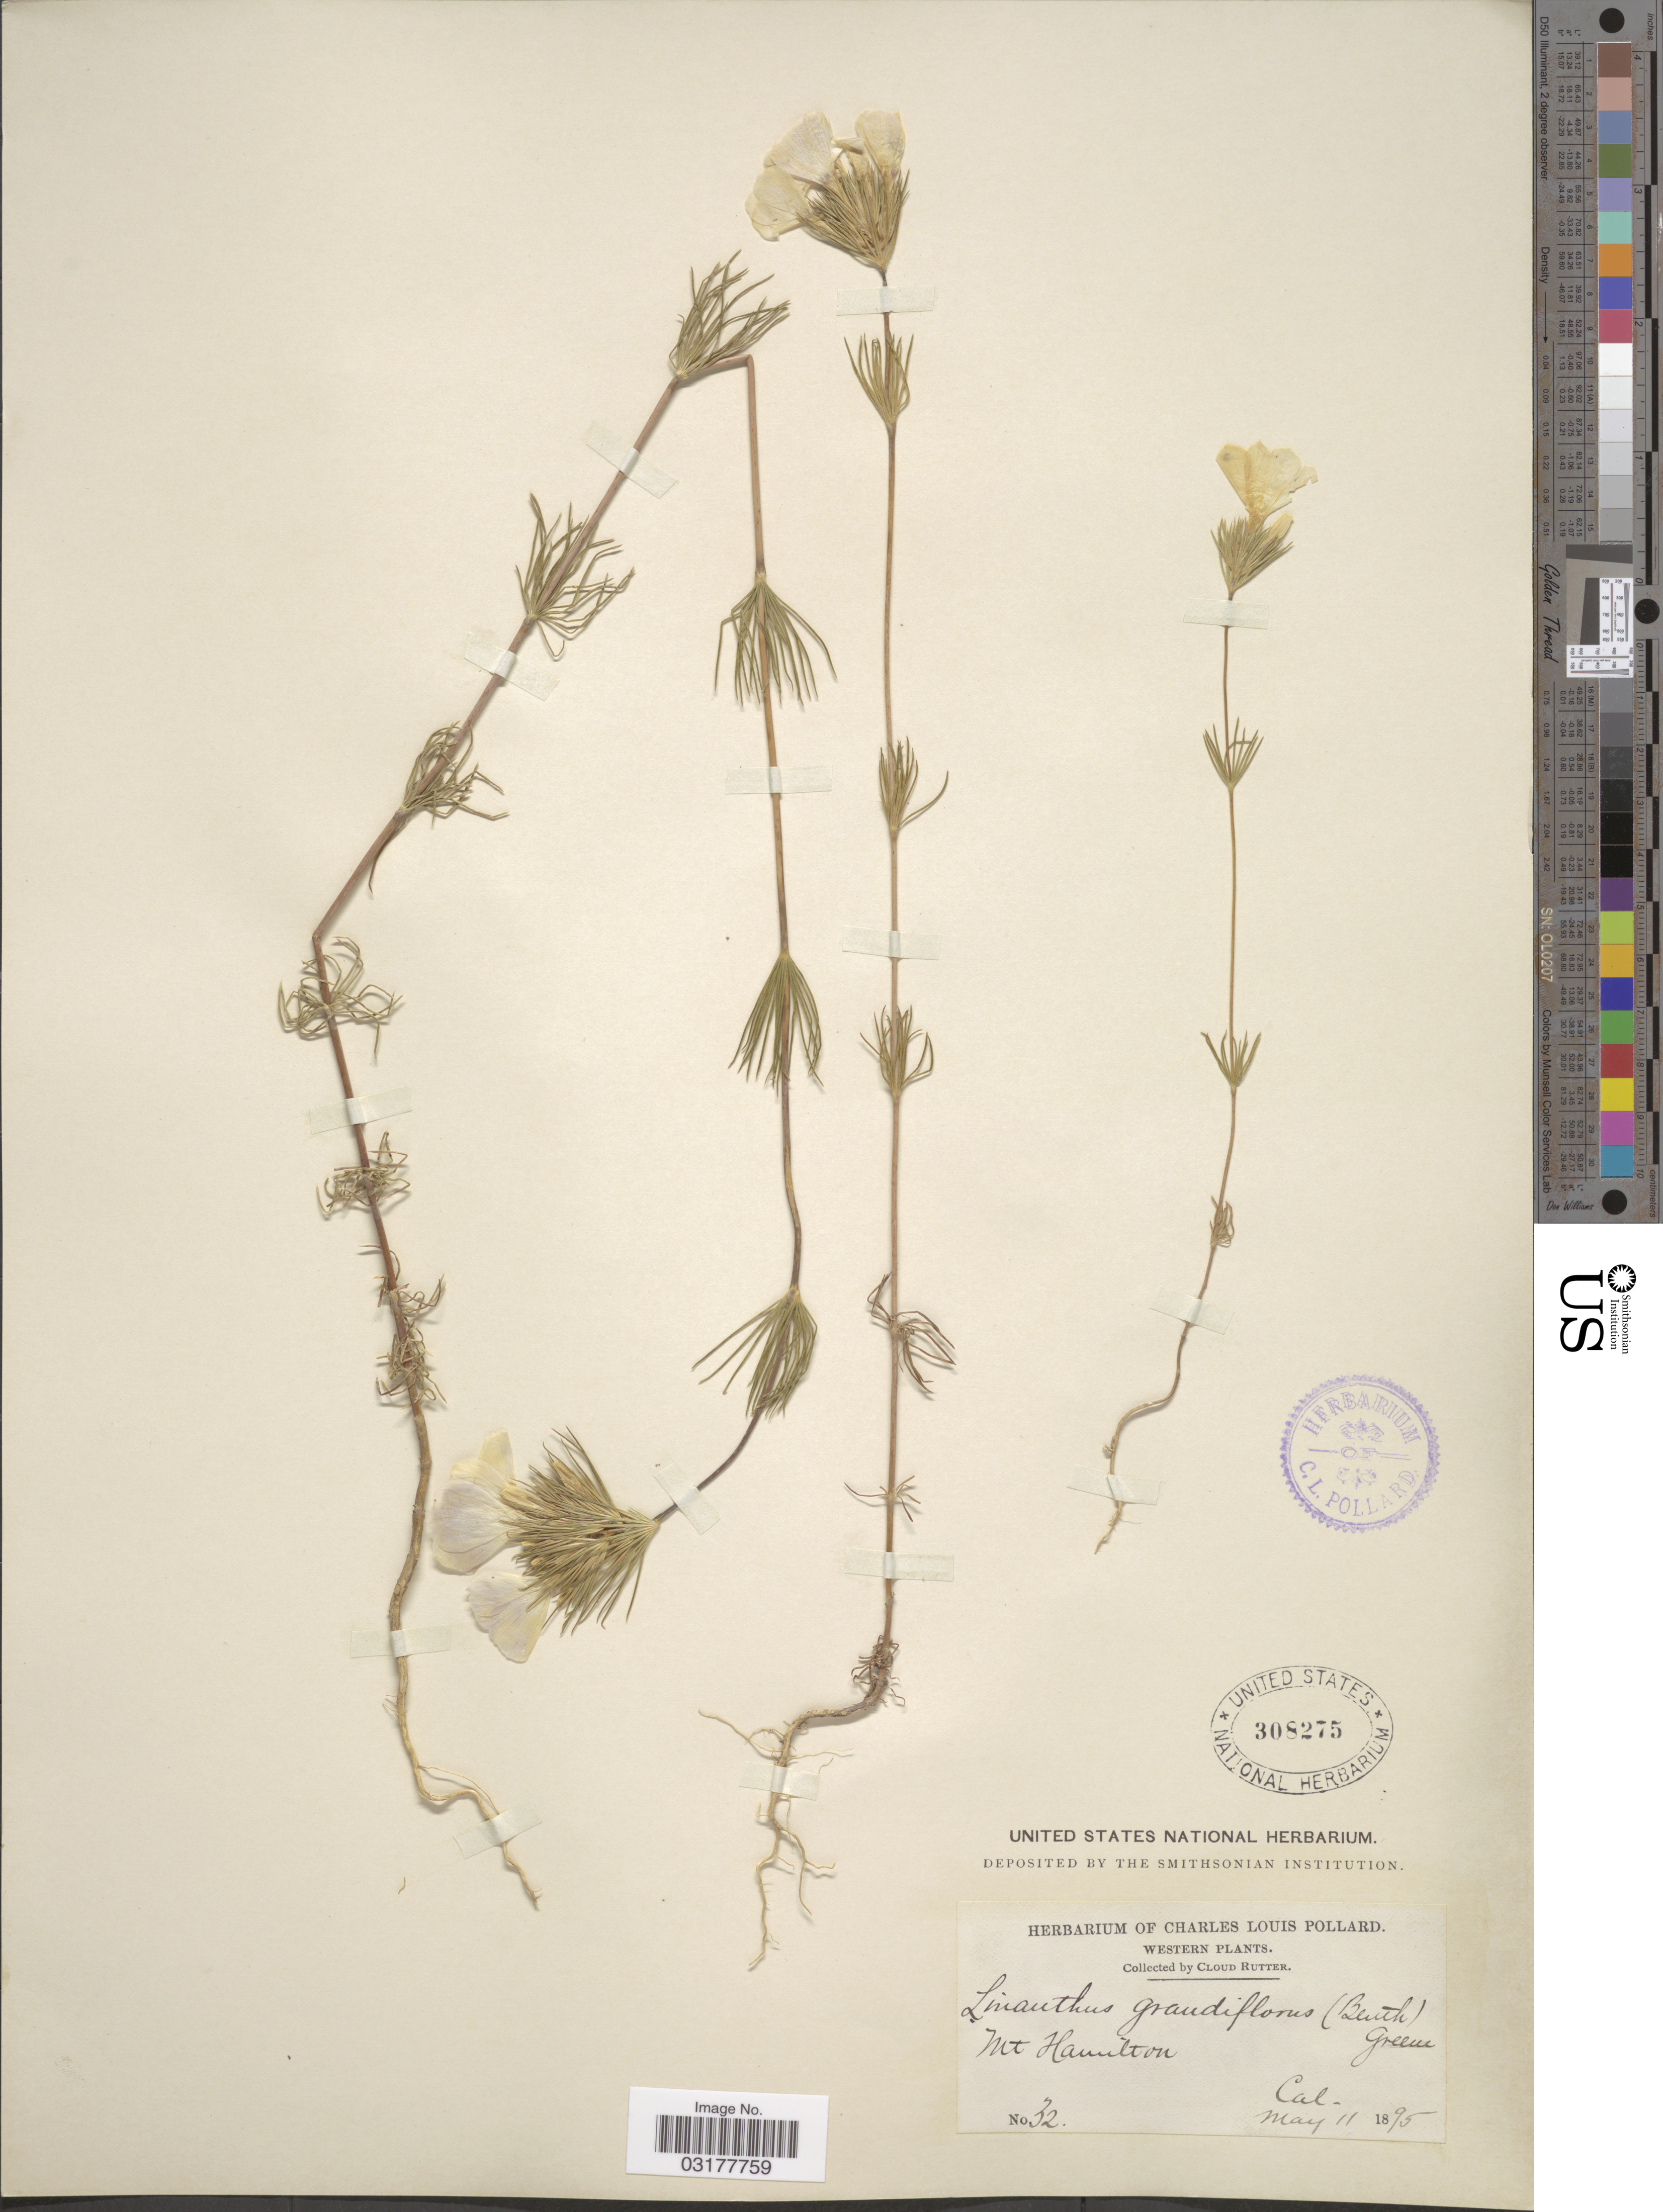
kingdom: Plantae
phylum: Tracheophyta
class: Magnoliopsida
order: Ericales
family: Polemoniaceae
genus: Leptosiphon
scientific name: Leptosiphon grandiflorus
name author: Benth.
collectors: C. Rutter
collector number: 32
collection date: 1895-05-11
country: United States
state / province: California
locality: Western. Mt Hamilton.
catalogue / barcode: US 308275